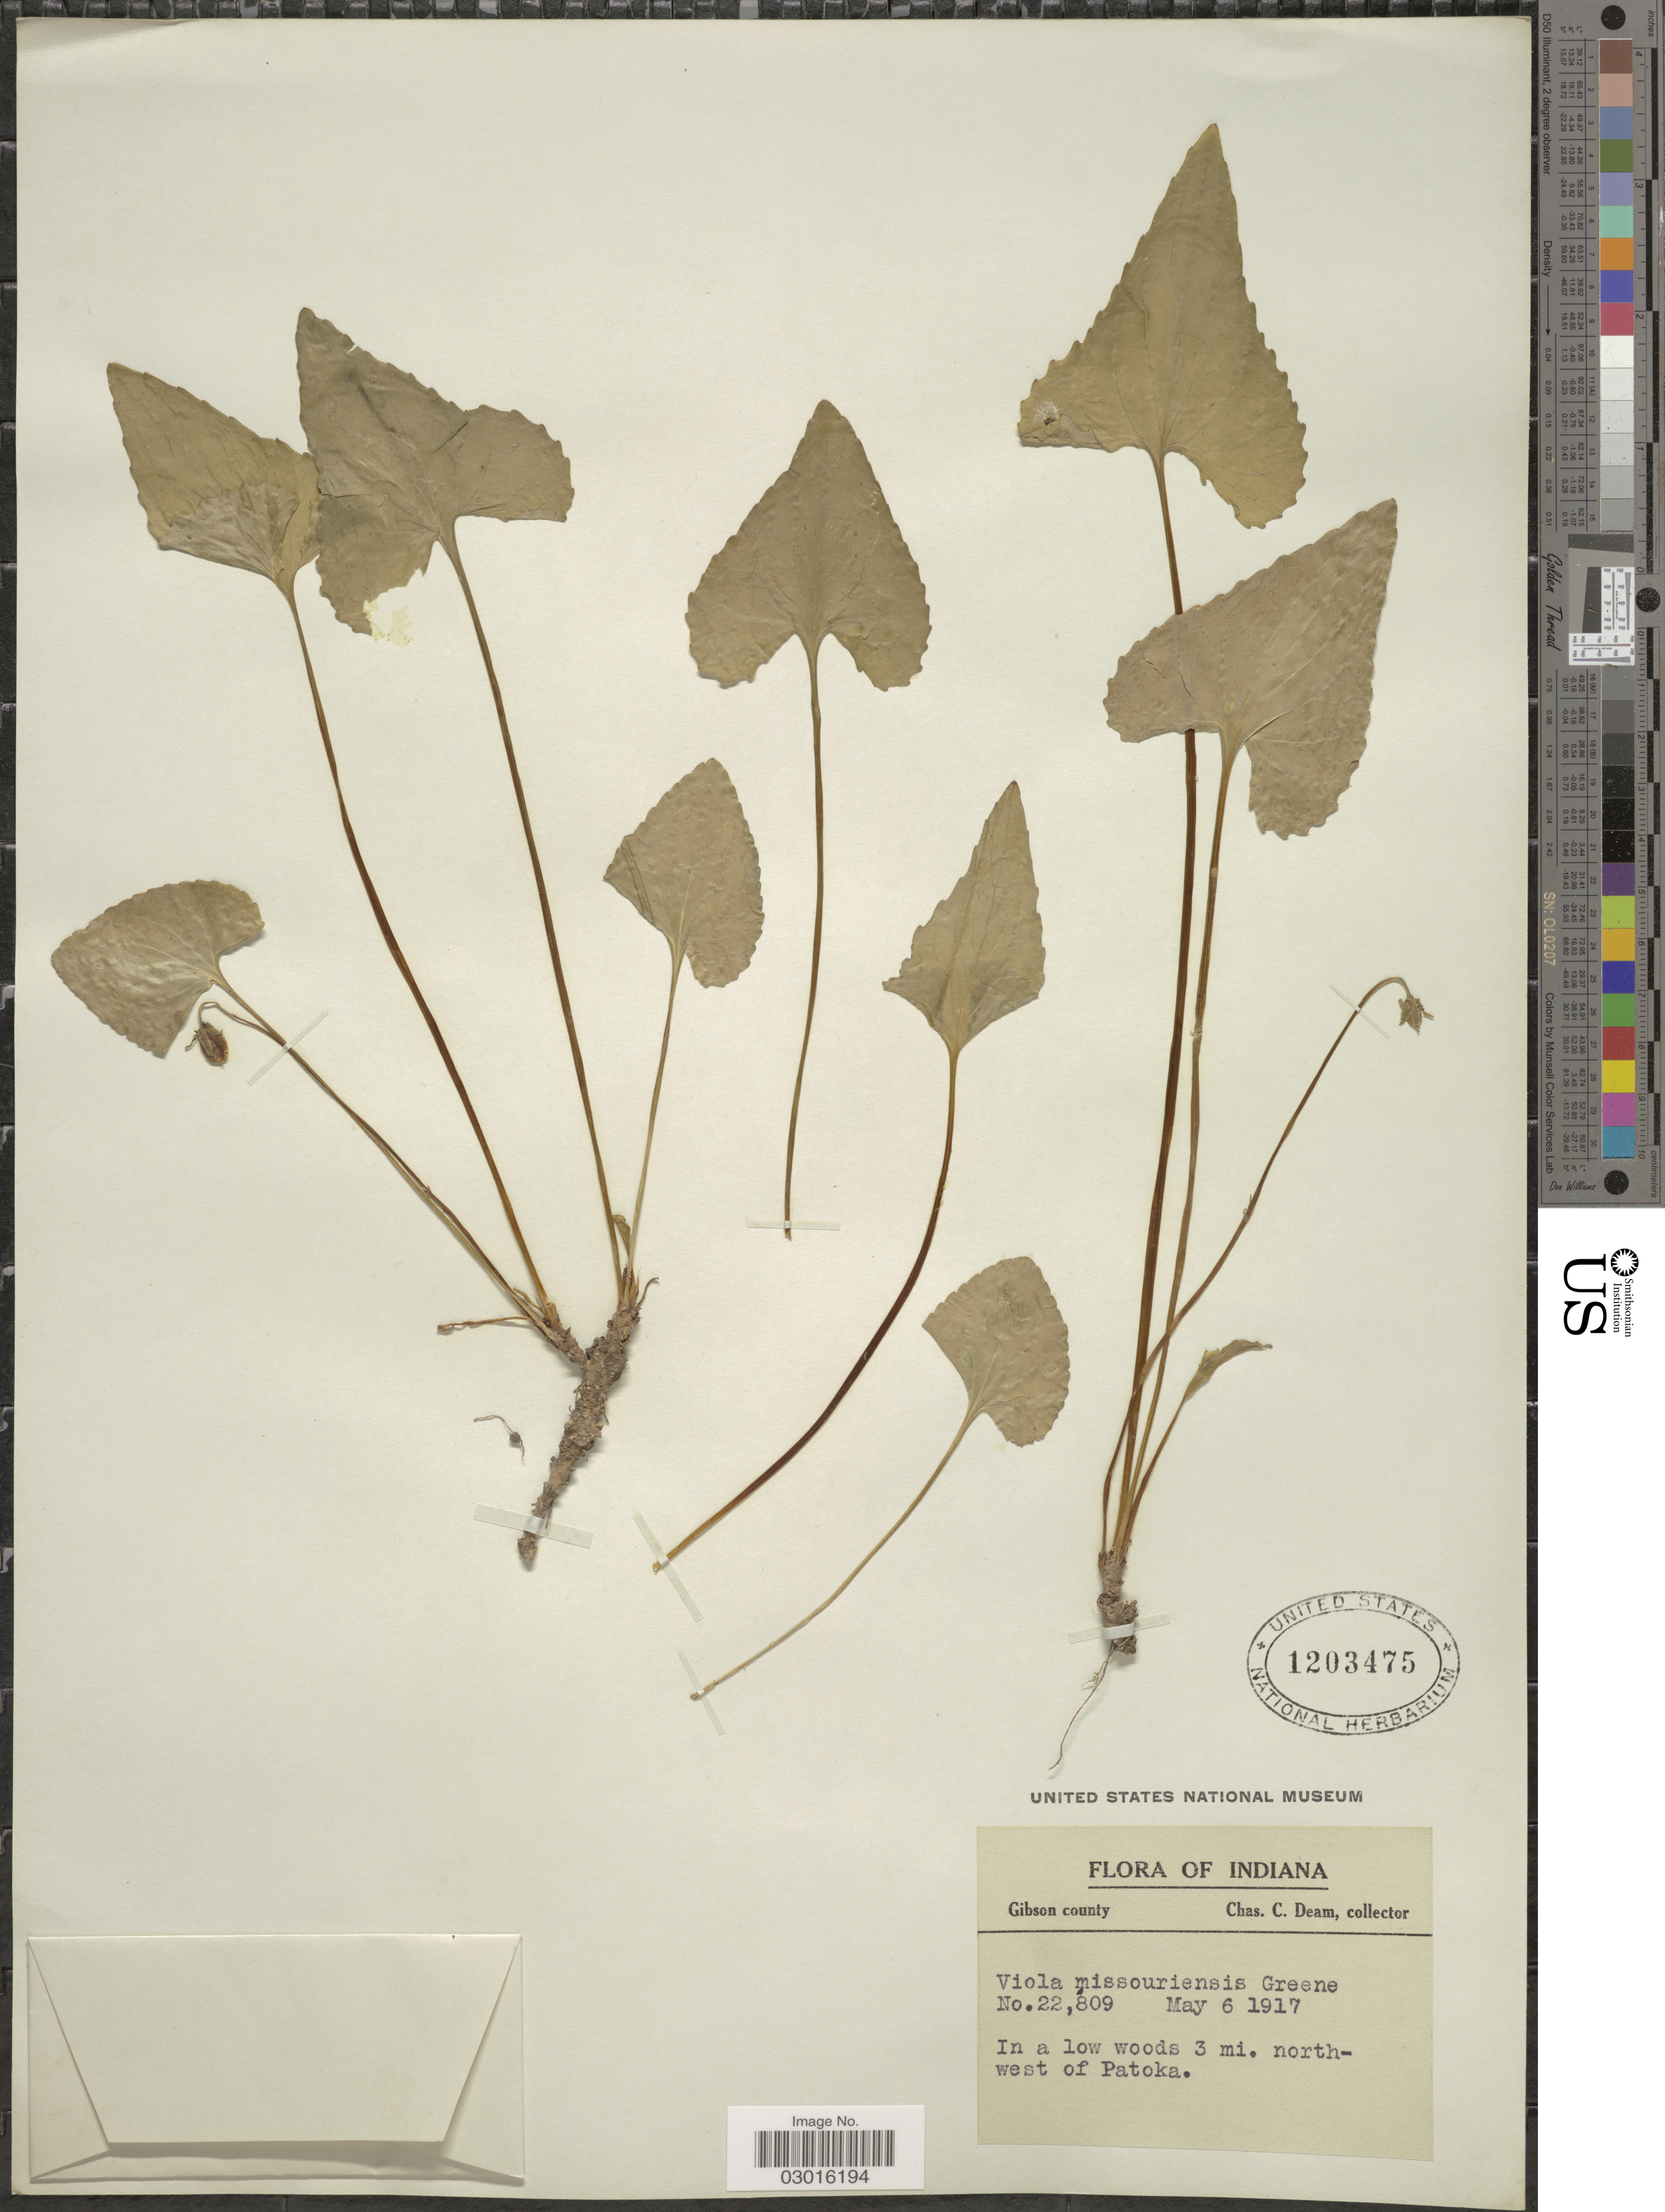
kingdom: Plantae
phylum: Tracheophyta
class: Magnoliopsida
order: Malpighiales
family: Violaceae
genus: Viola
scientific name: Viola missouriensis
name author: Greene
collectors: C. Deam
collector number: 22809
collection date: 1917-05-06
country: United States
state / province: Indiana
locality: Gibson county, In a low woods 3 mi. northwest of Patoka.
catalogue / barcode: US 1203475